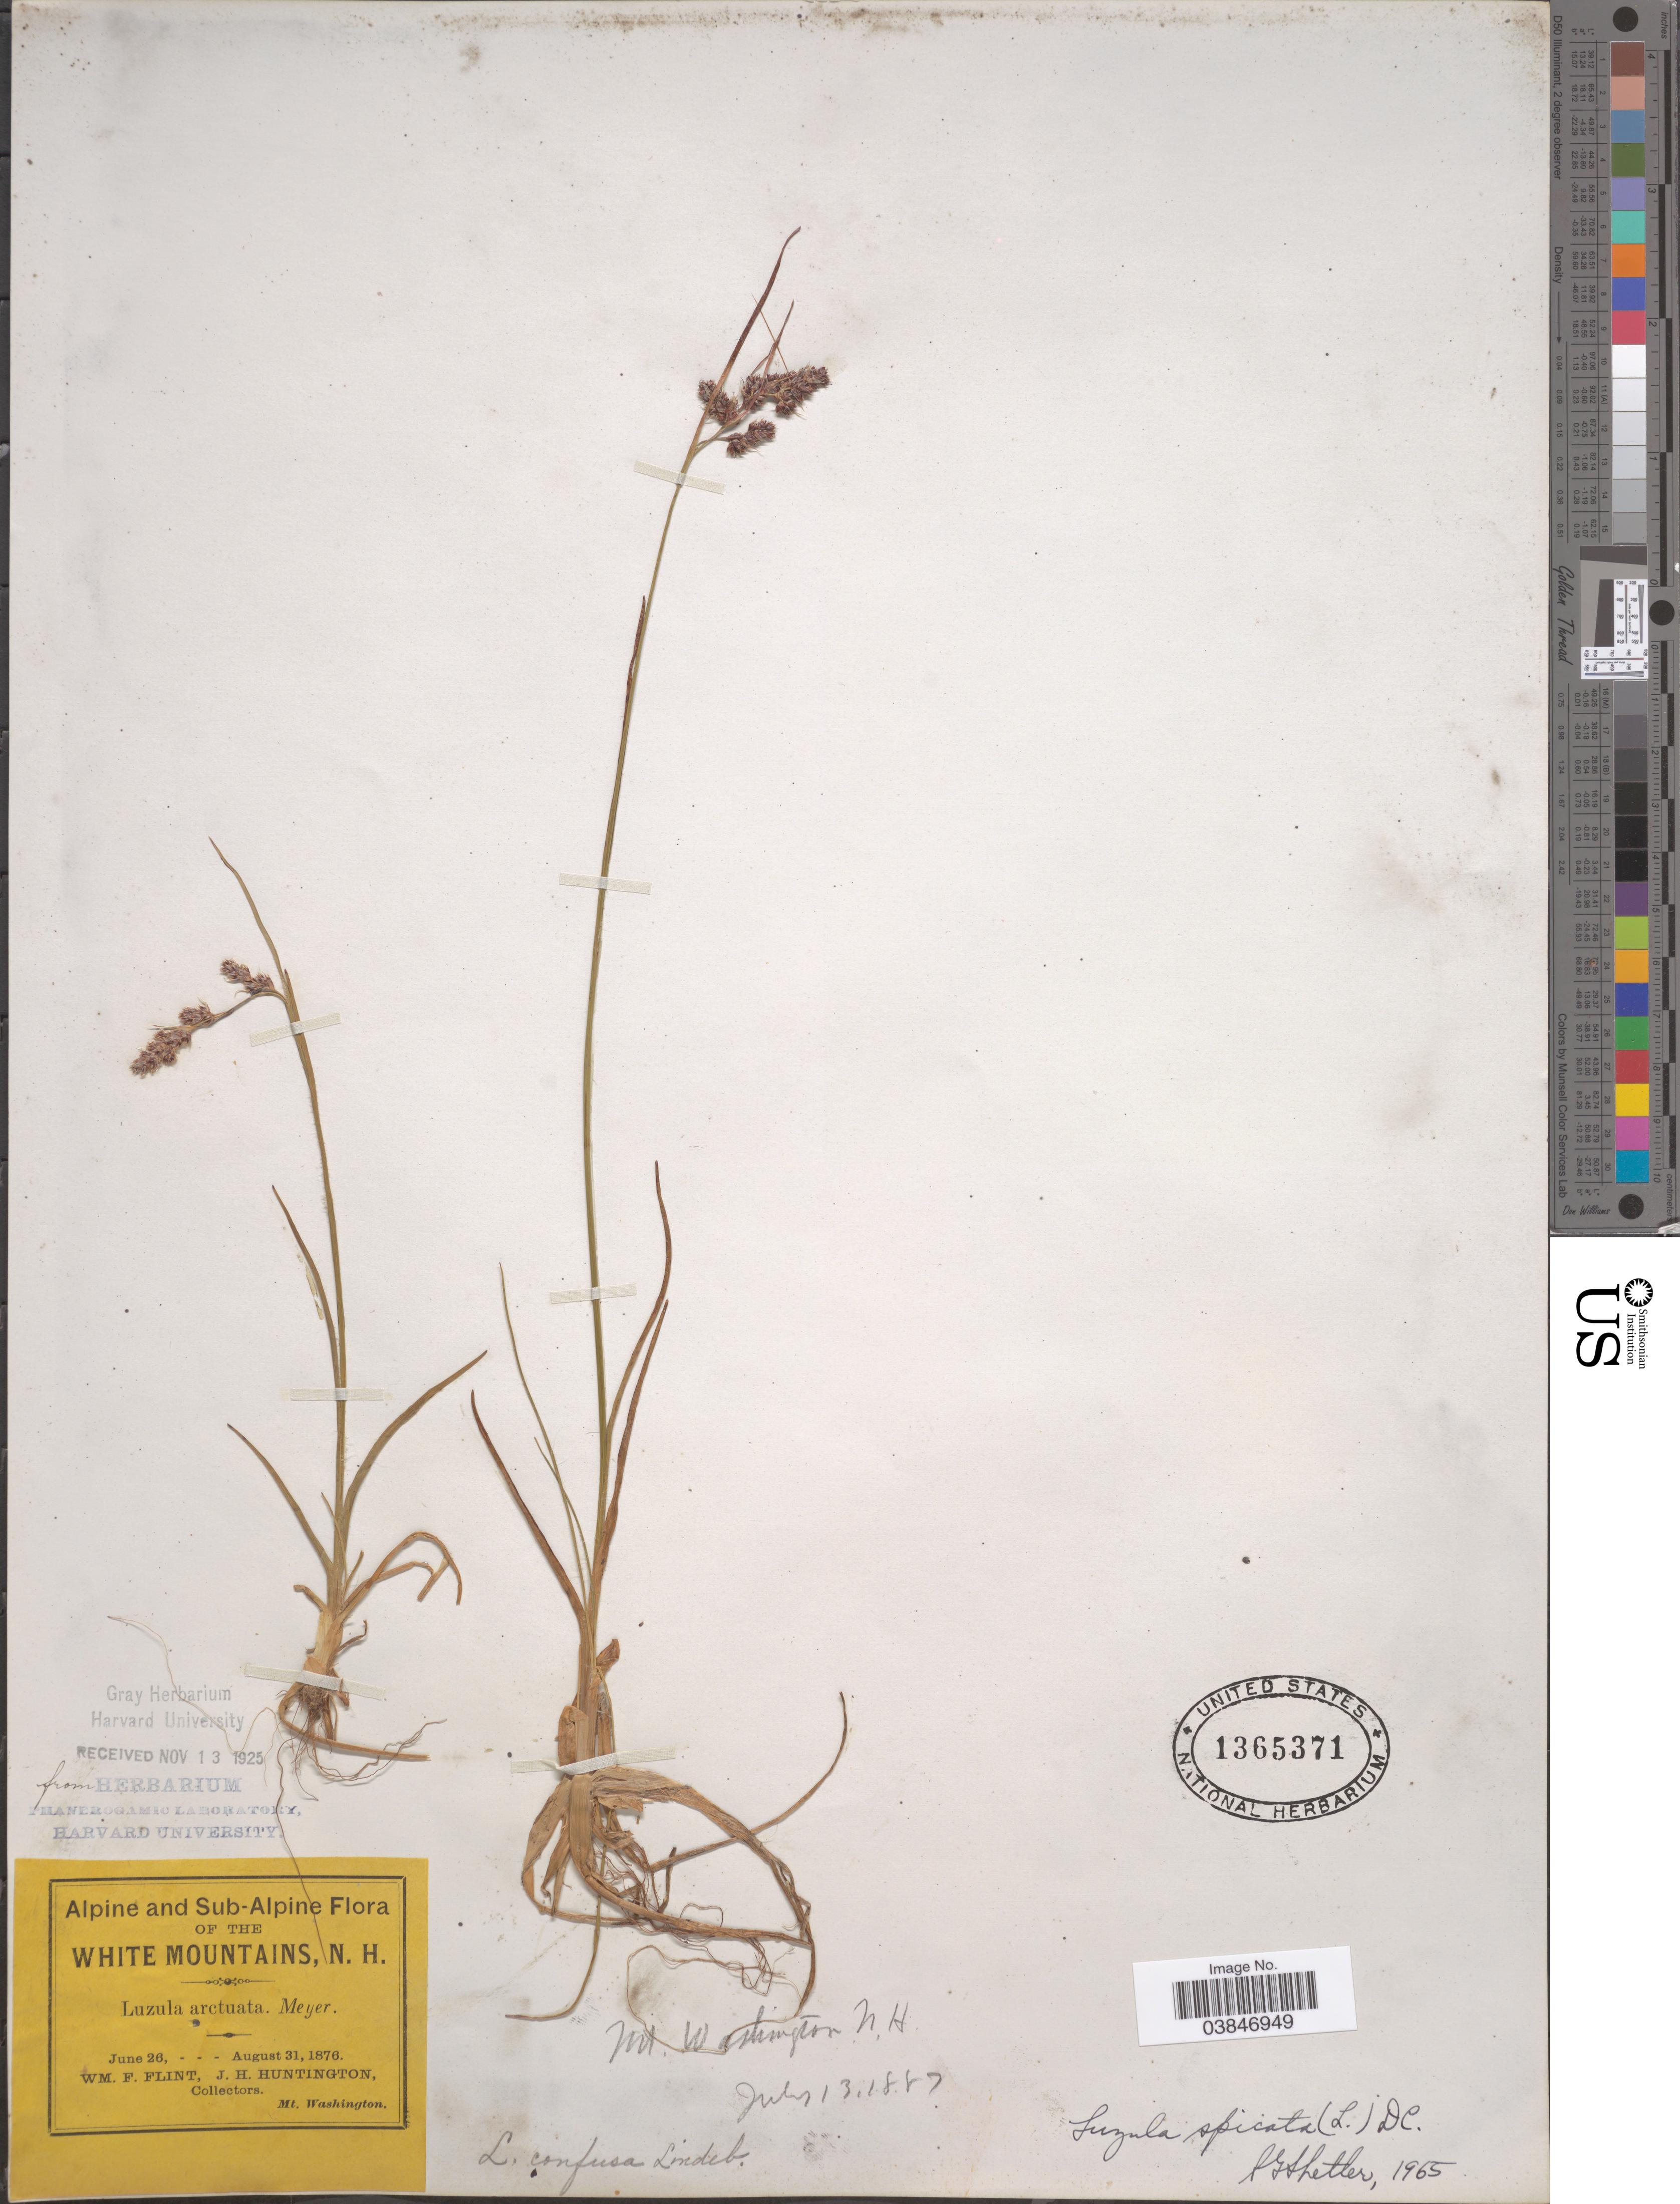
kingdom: Plantae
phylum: Tracheophyta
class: Liliopsida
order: Poales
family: Juncaceae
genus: Luzula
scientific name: Luzula spicata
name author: (L.) DC.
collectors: W. Flint & J. Huntington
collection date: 1876-06-26/1876-08-31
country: United States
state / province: New Hampshire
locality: White Mountains. Mt. Washington.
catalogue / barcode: US 1365371